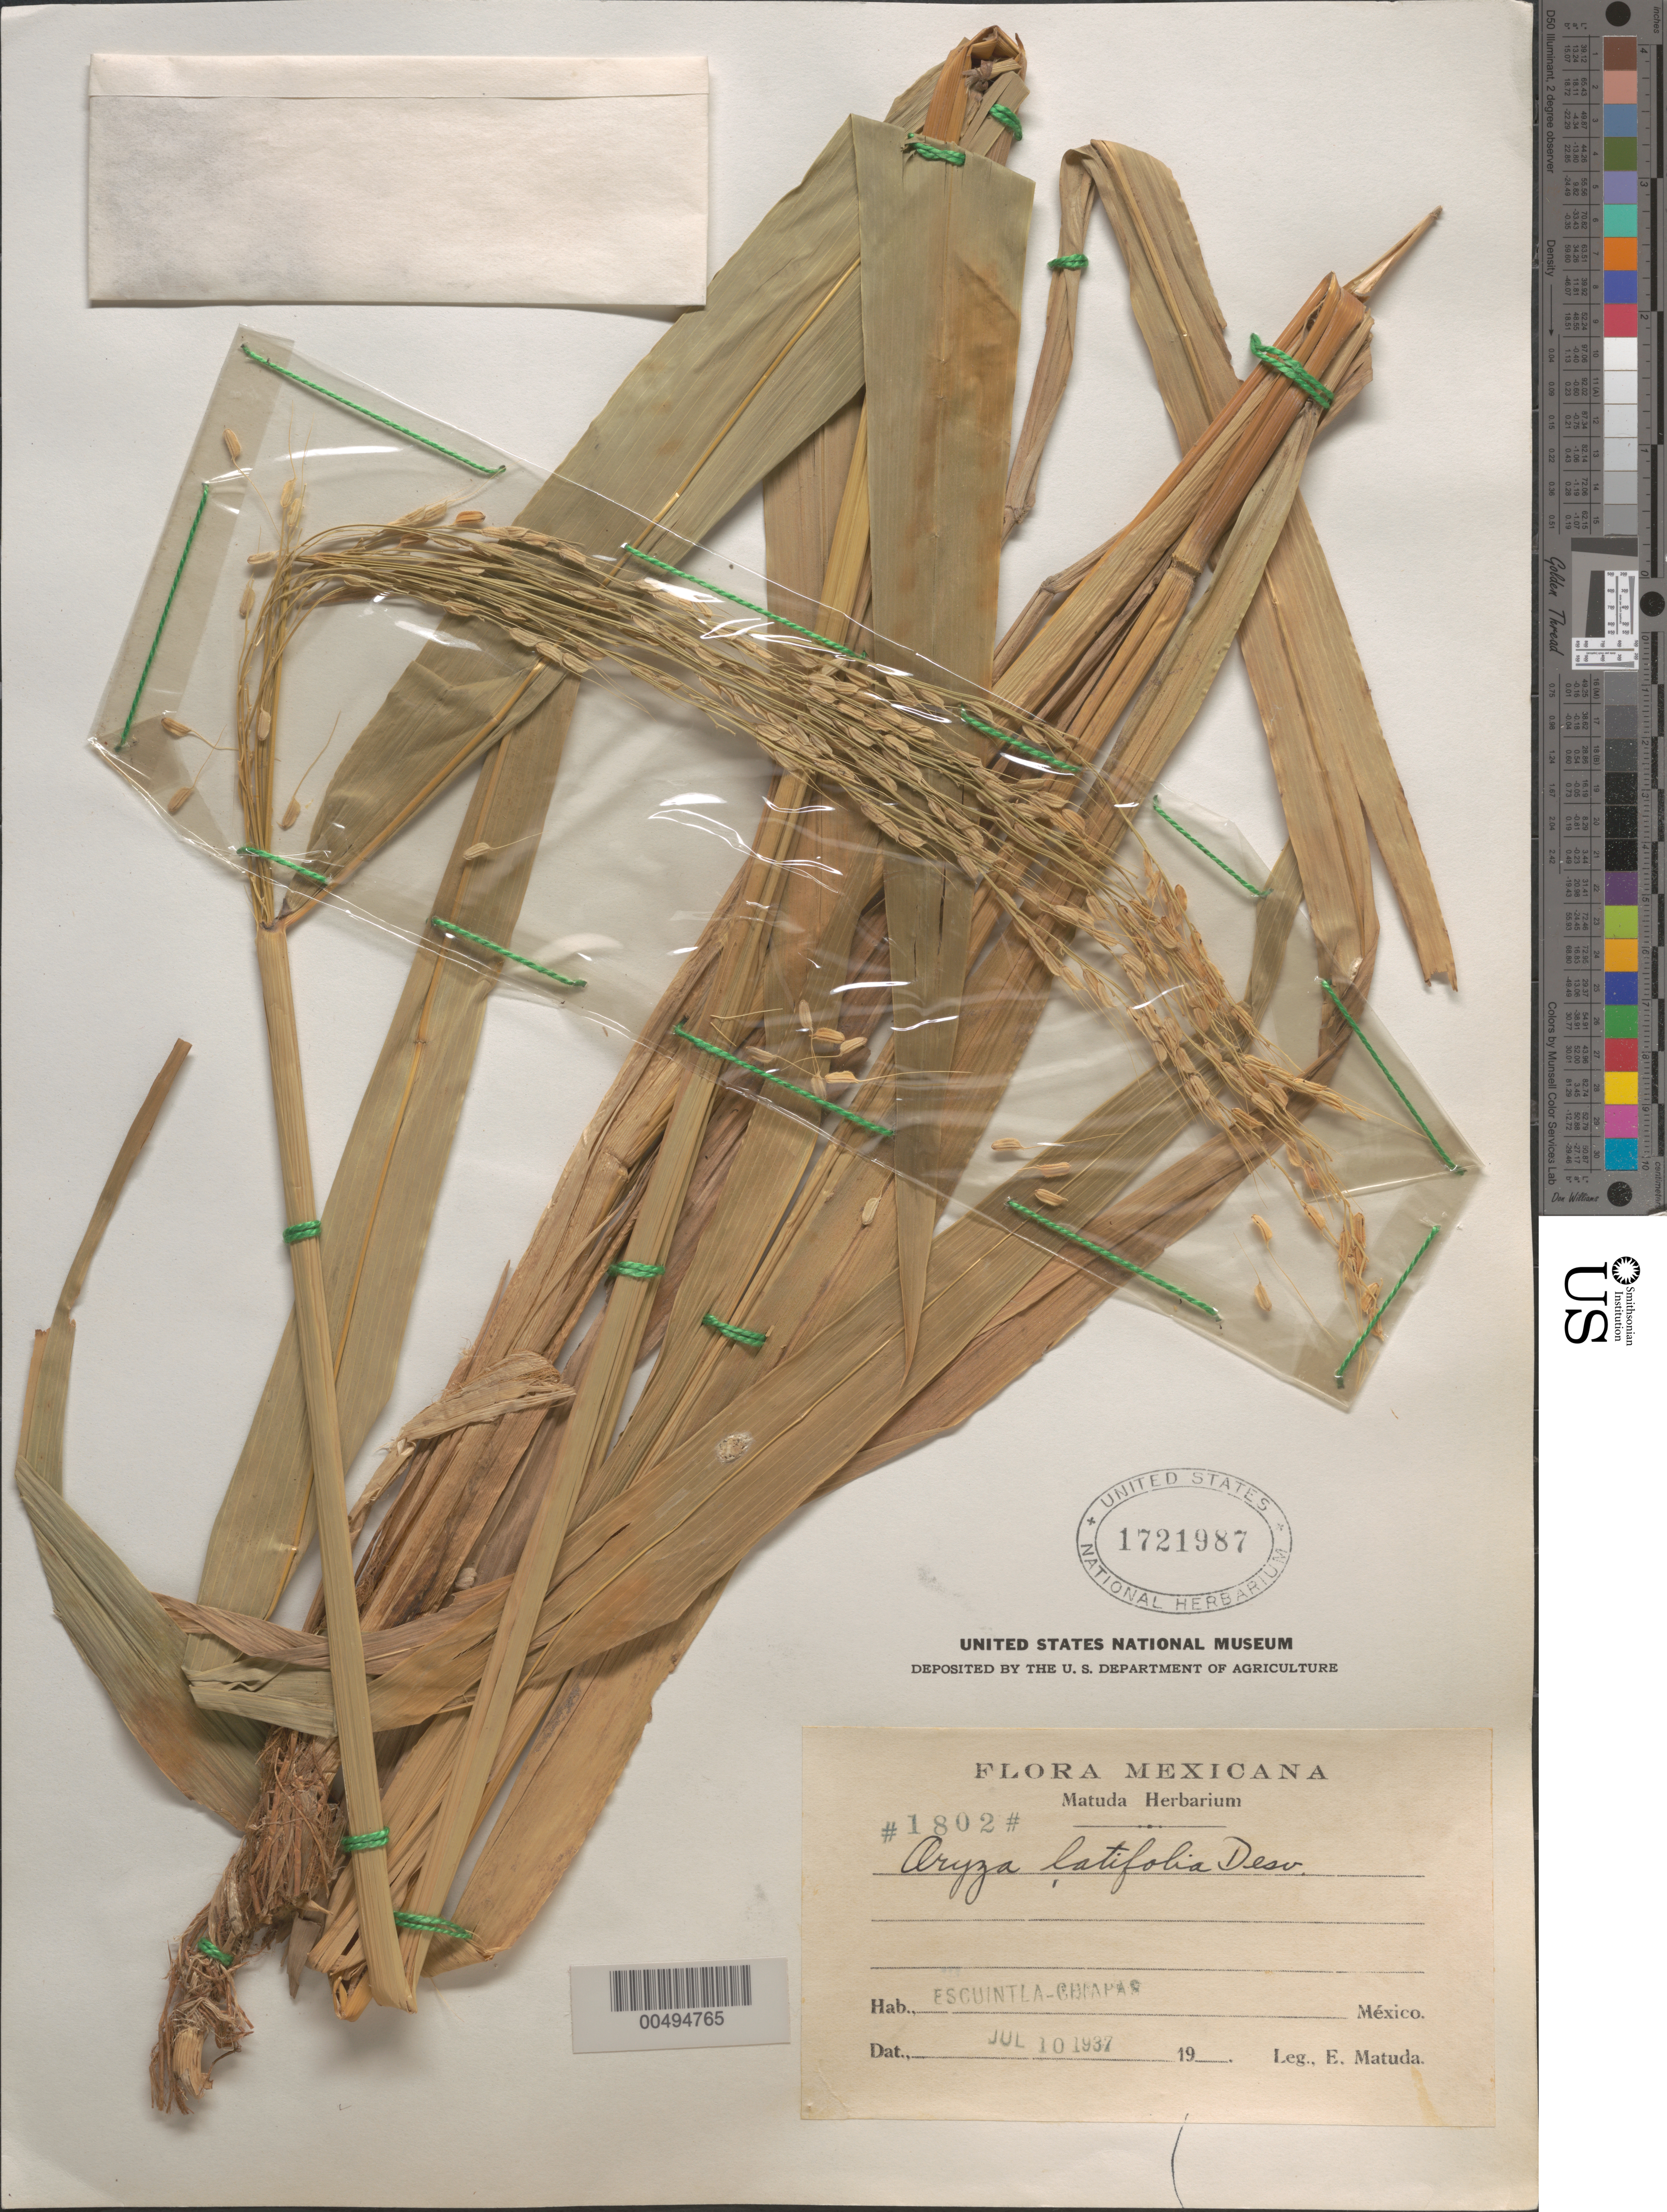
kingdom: Plantae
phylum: Tracheophyta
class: Liliopsida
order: Poales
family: Poaceae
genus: Oryza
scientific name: Oryza latifolia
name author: Desv.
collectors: E. Matuda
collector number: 1802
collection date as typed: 10 Jul 1937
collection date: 1937-07-10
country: Mexico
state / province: Chiapas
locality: Escuintla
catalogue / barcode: US 1721987